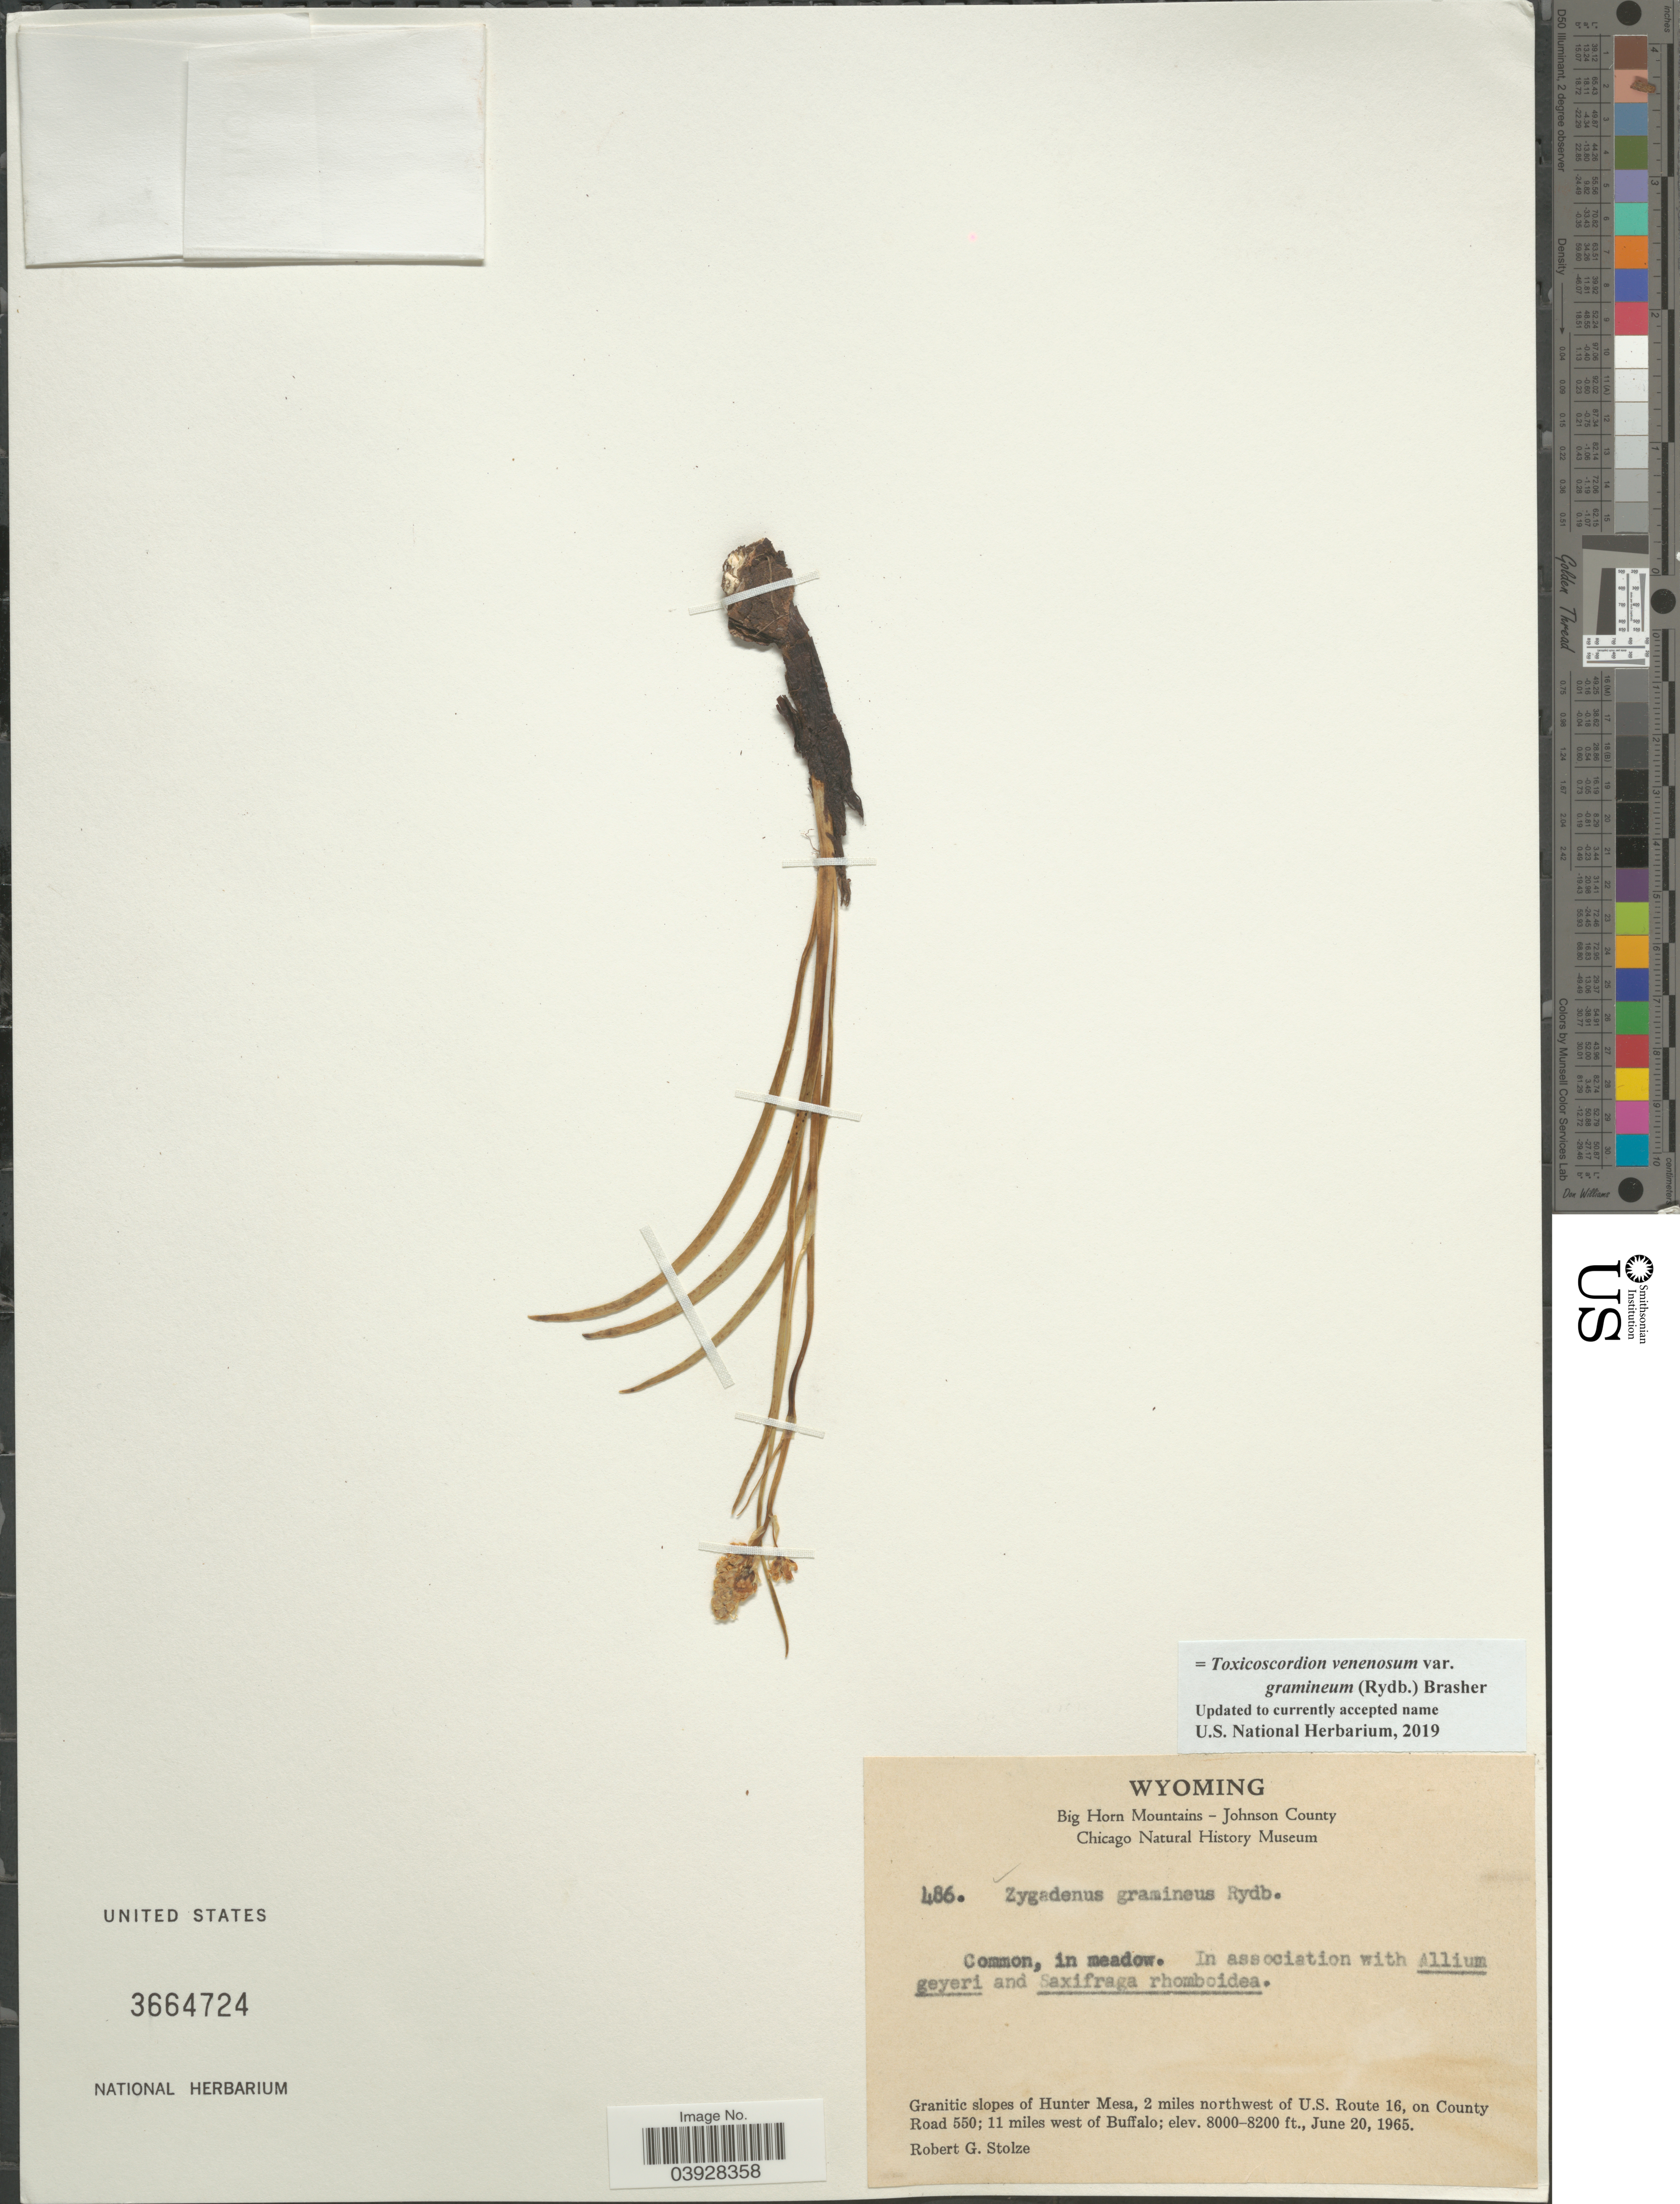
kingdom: Plantae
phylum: Tracheophyta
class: Liliopsida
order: Liliales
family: Melanthiaceae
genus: Toxicoscordion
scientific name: Toxicoscordion venenosum var. gramineum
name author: (Rydb.) Brasher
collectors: R. G. Stolze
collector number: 486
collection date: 1965-06-20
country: United States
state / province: Wyoming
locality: Big Horn Mountains - Johnson County. Granitic slopes of Hunter Mesa, 2 miles northwest of U.S. Route 16, on County Road 550; 11 miles west of Buffalo.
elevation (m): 2438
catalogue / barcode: US 3664724